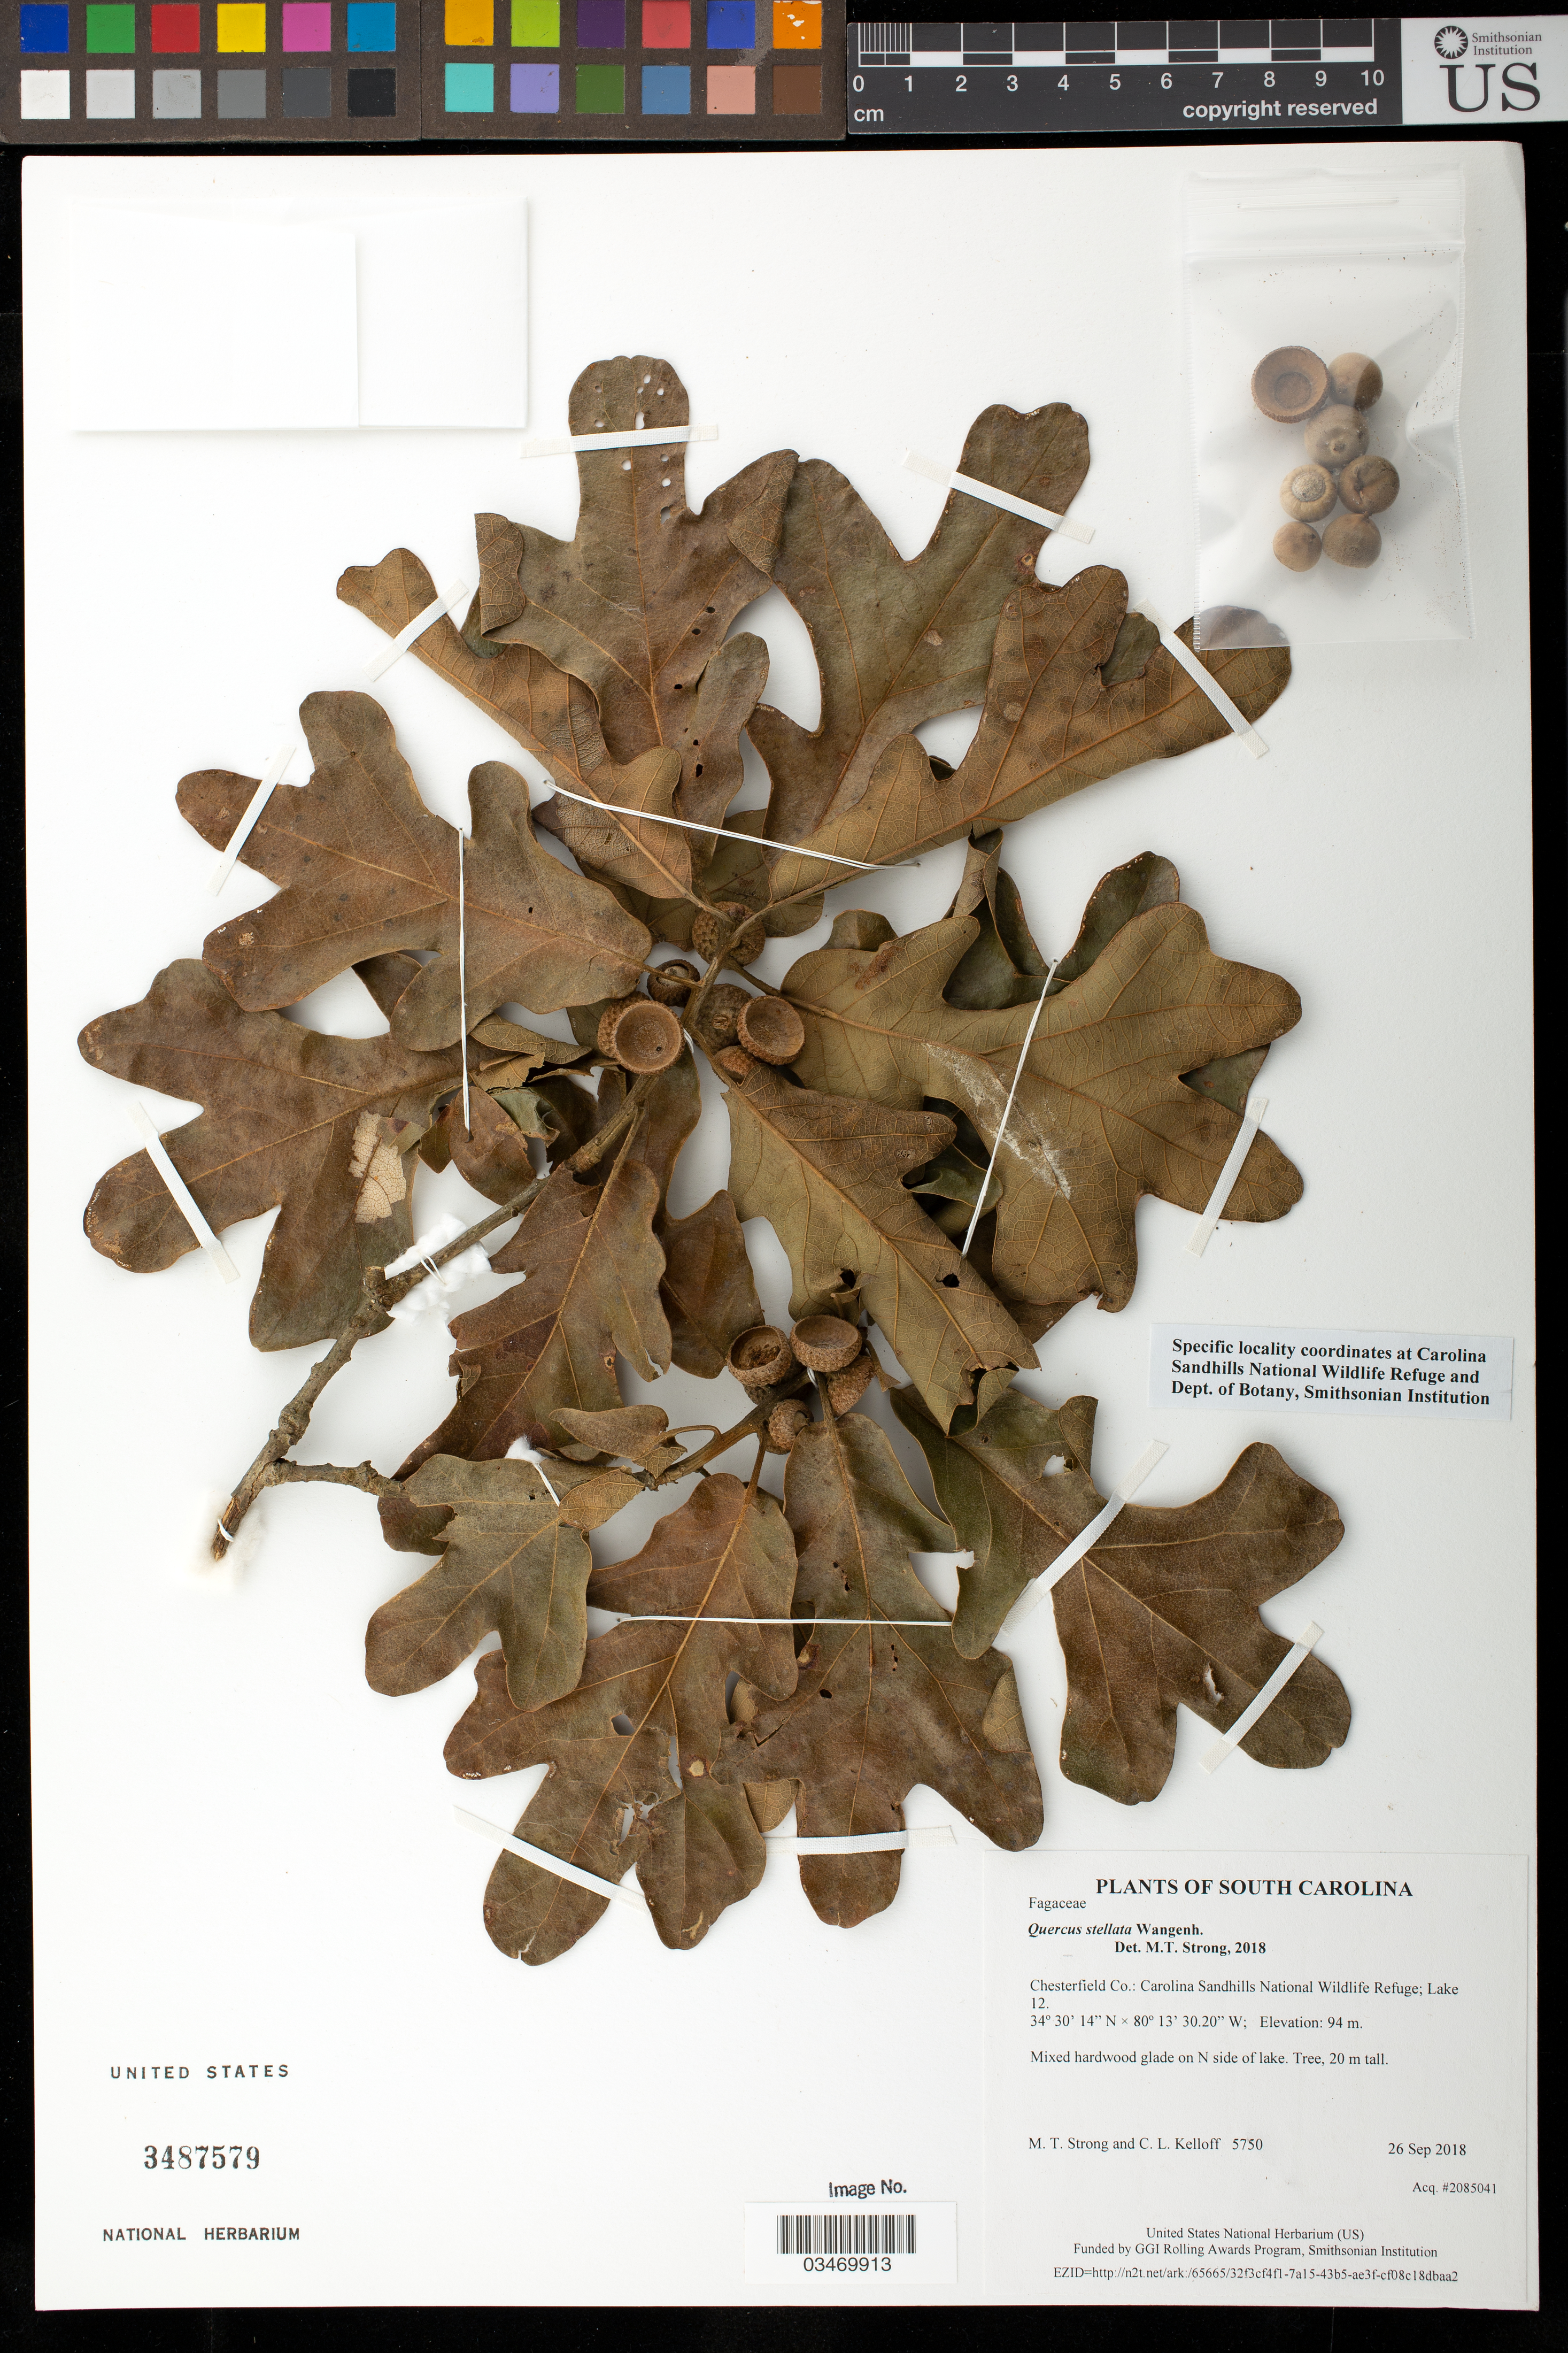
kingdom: Plantae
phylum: Tracheophyta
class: Magnoliopsida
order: Fagales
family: Fagaceae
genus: Quercus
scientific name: Quercus stellata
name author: Wangenh.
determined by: Strong, M. T., (US), Smithsonian Institution - National Museum of Natural History (UNITED STATES)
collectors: M. T. Strong & C. L. Kelloff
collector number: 5750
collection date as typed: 26 Sep 2018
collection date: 2018-09-26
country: United States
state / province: South Carolina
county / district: Chesterfield Co.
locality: Carolina Sandhills National Wildlife Refuge; Lake 12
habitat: Mixed hardwood glade on N side of lake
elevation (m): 94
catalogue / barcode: US 3487579